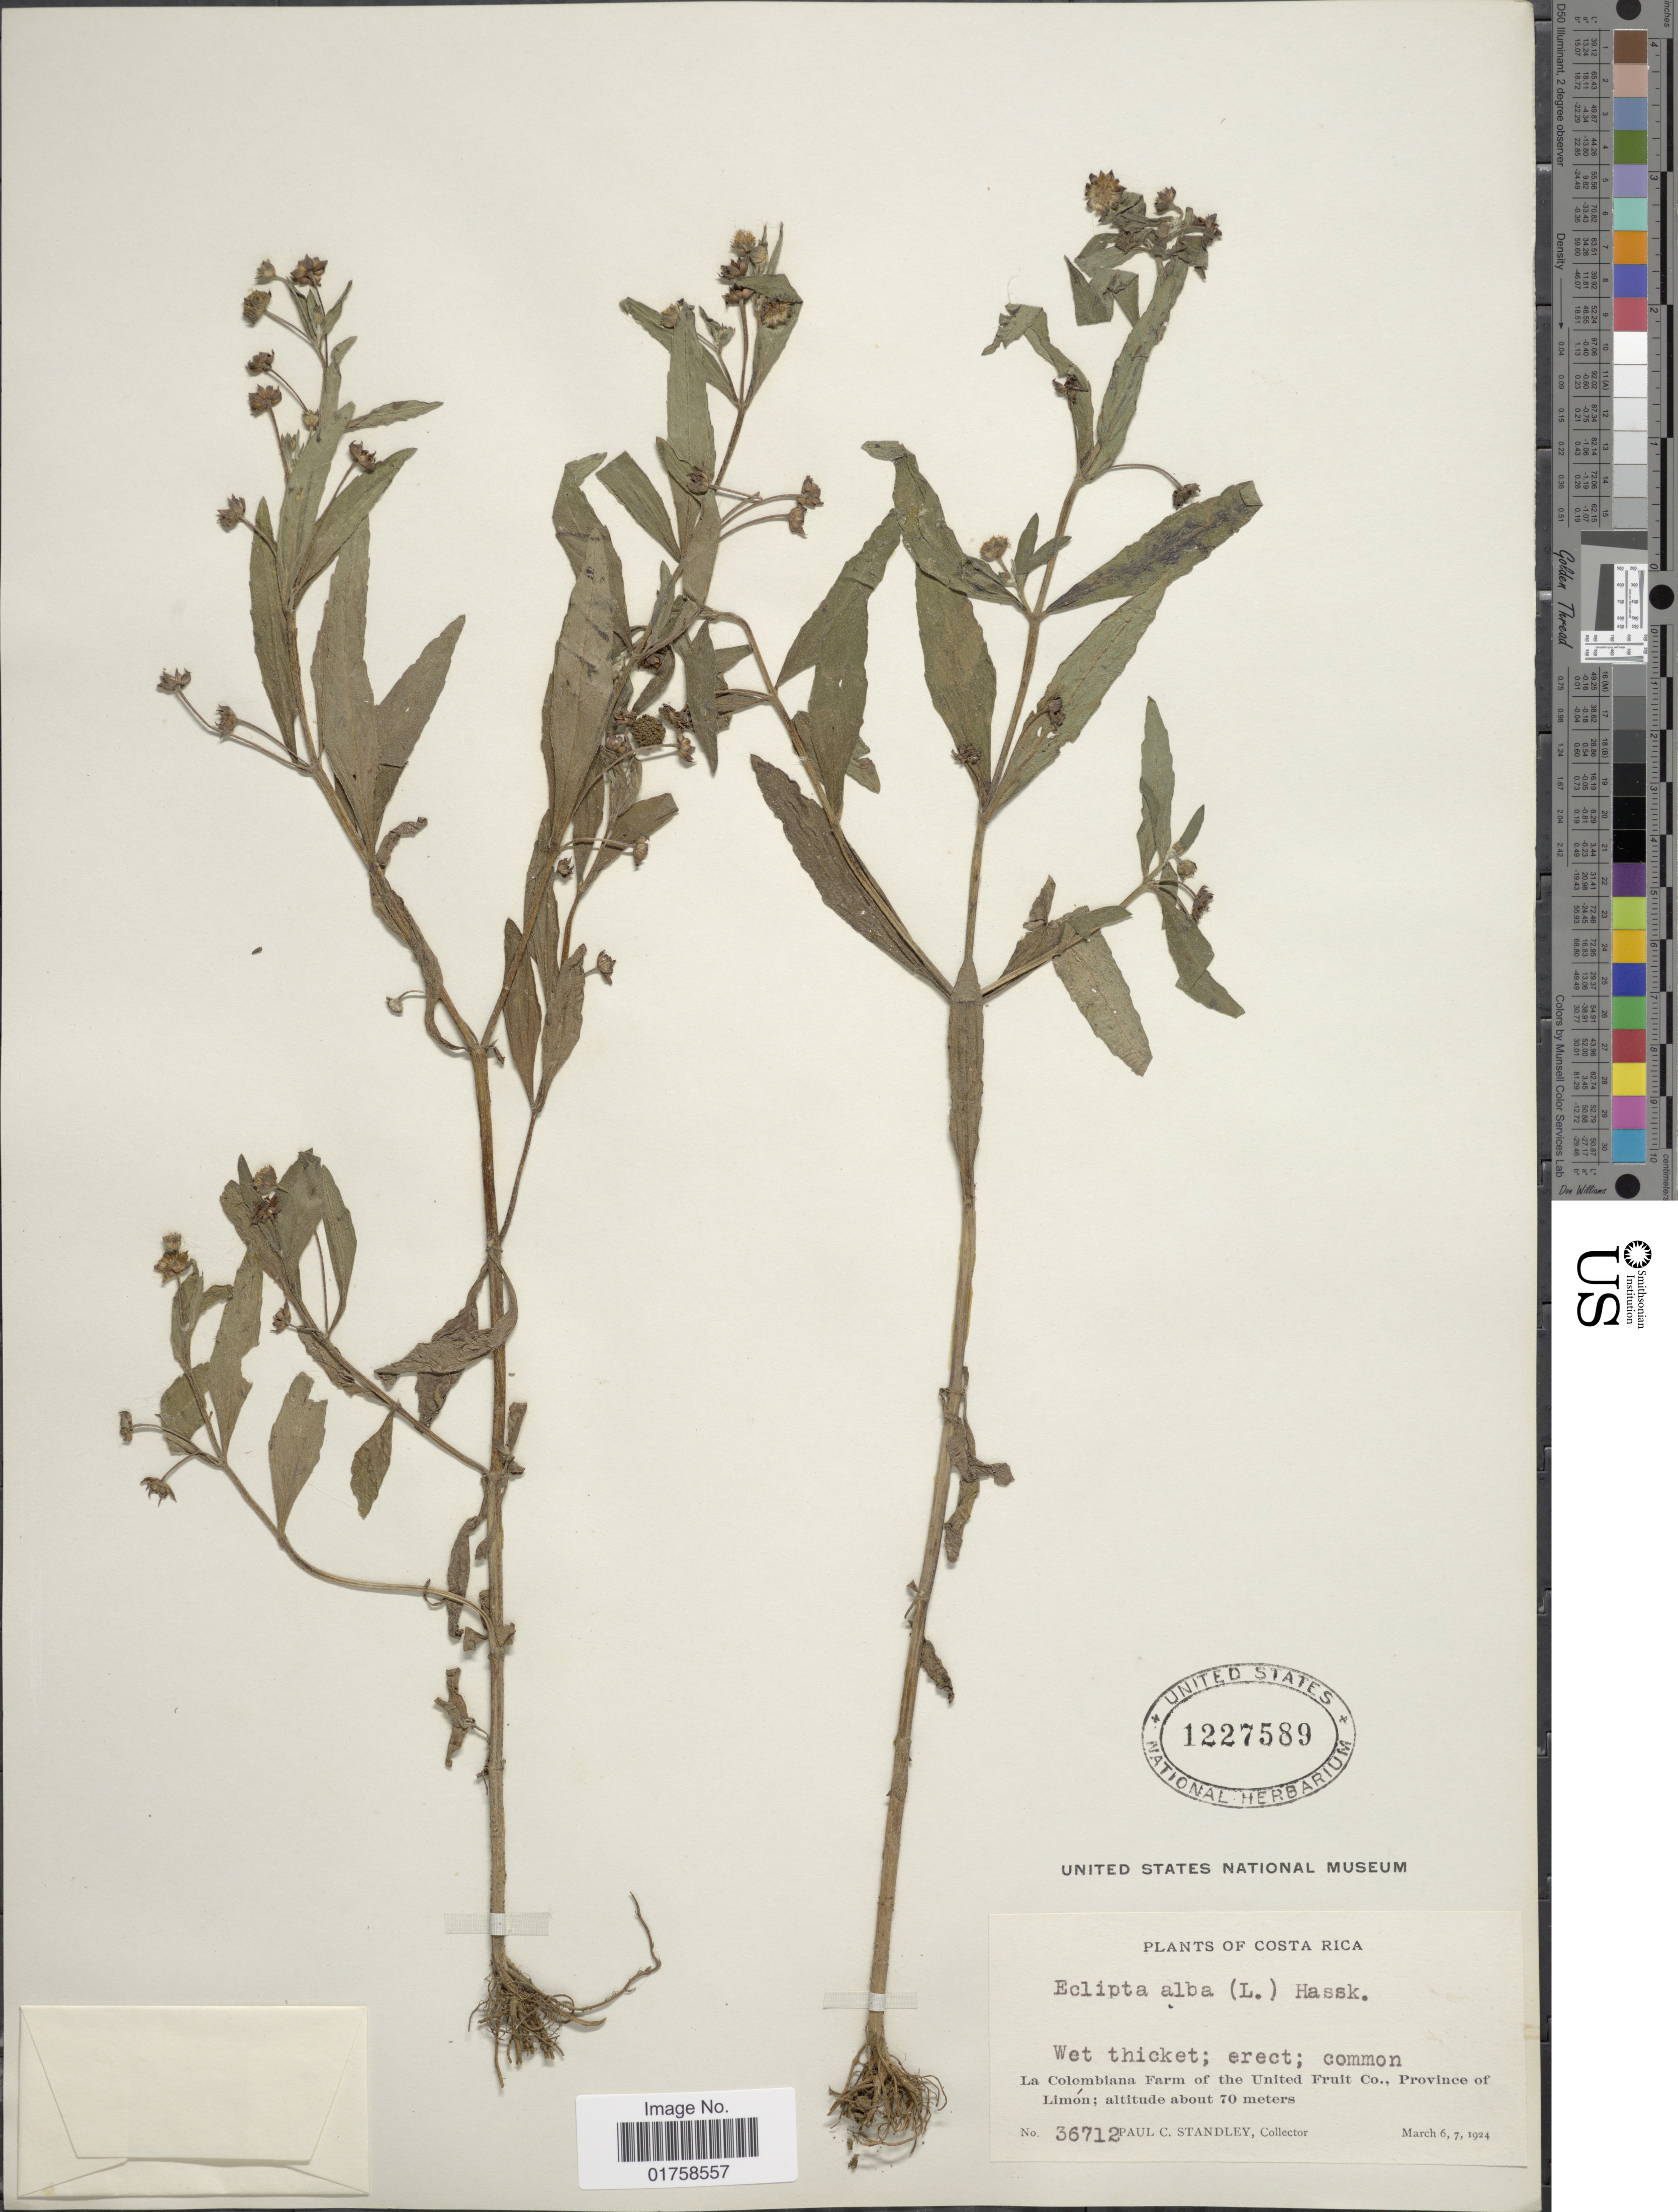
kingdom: Plantae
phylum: Tracheophyta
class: Magnoliopsida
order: Asterales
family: Asteraceae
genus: Eclipta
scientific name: Eclipta alba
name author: (L.) Hassk.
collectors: P. C. Standley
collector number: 36712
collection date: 1924-03-06/1924-03-07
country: Costa Rica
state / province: Limón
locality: Costa Rica. Wet thicket; La Colombiana Farm of the United Fruit Co., Province of Limón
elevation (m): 70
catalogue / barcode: US 1227589